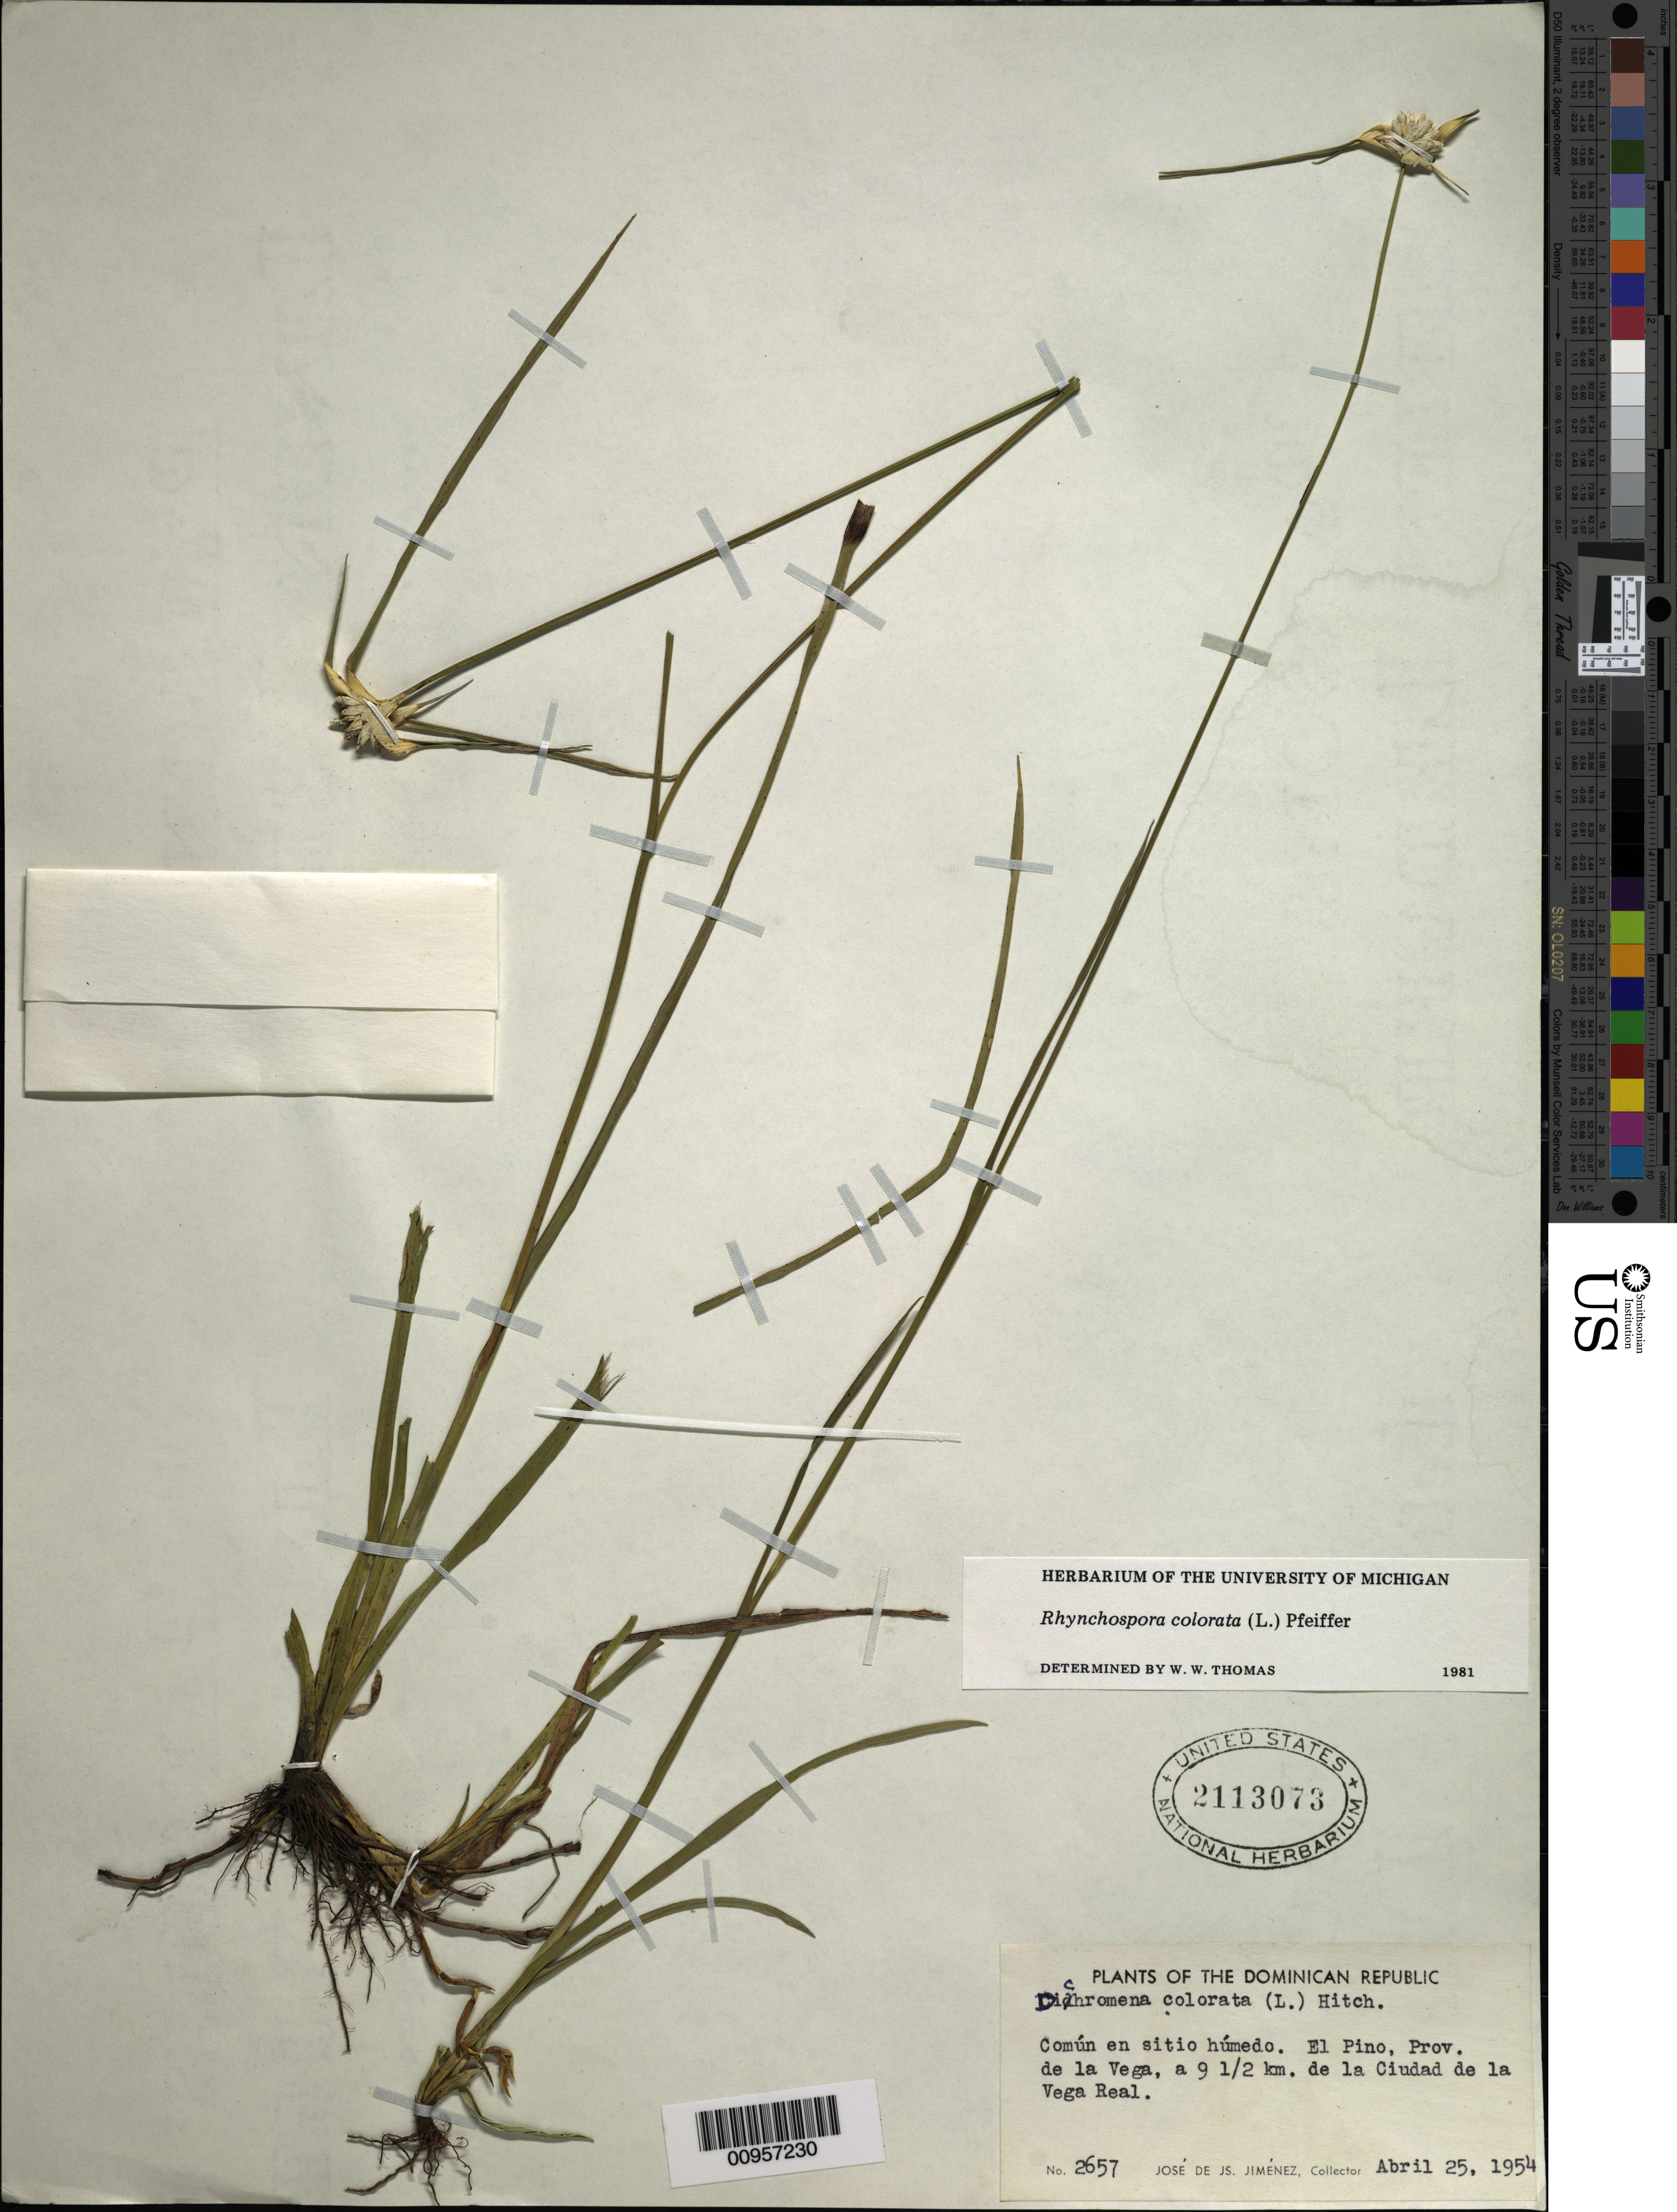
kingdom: Plantae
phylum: Tracheophyta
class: Liliopsida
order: Poales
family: Cyperaceae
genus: Rhynchospora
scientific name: Rhynchospora colorata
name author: (L.) H. Pfeiff.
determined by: Thomas, W. W., (NY), New York Botanical Garden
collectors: J. J. Jiménez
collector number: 2657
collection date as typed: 25 Apr 1954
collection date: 1954-04-25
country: Dominican Republic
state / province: La Vega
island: Hispaniola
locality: El Pino, a 9 1/2 km de la Ciudad de la Vega Real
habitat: En sitio húmedo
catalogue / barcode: US 2113073